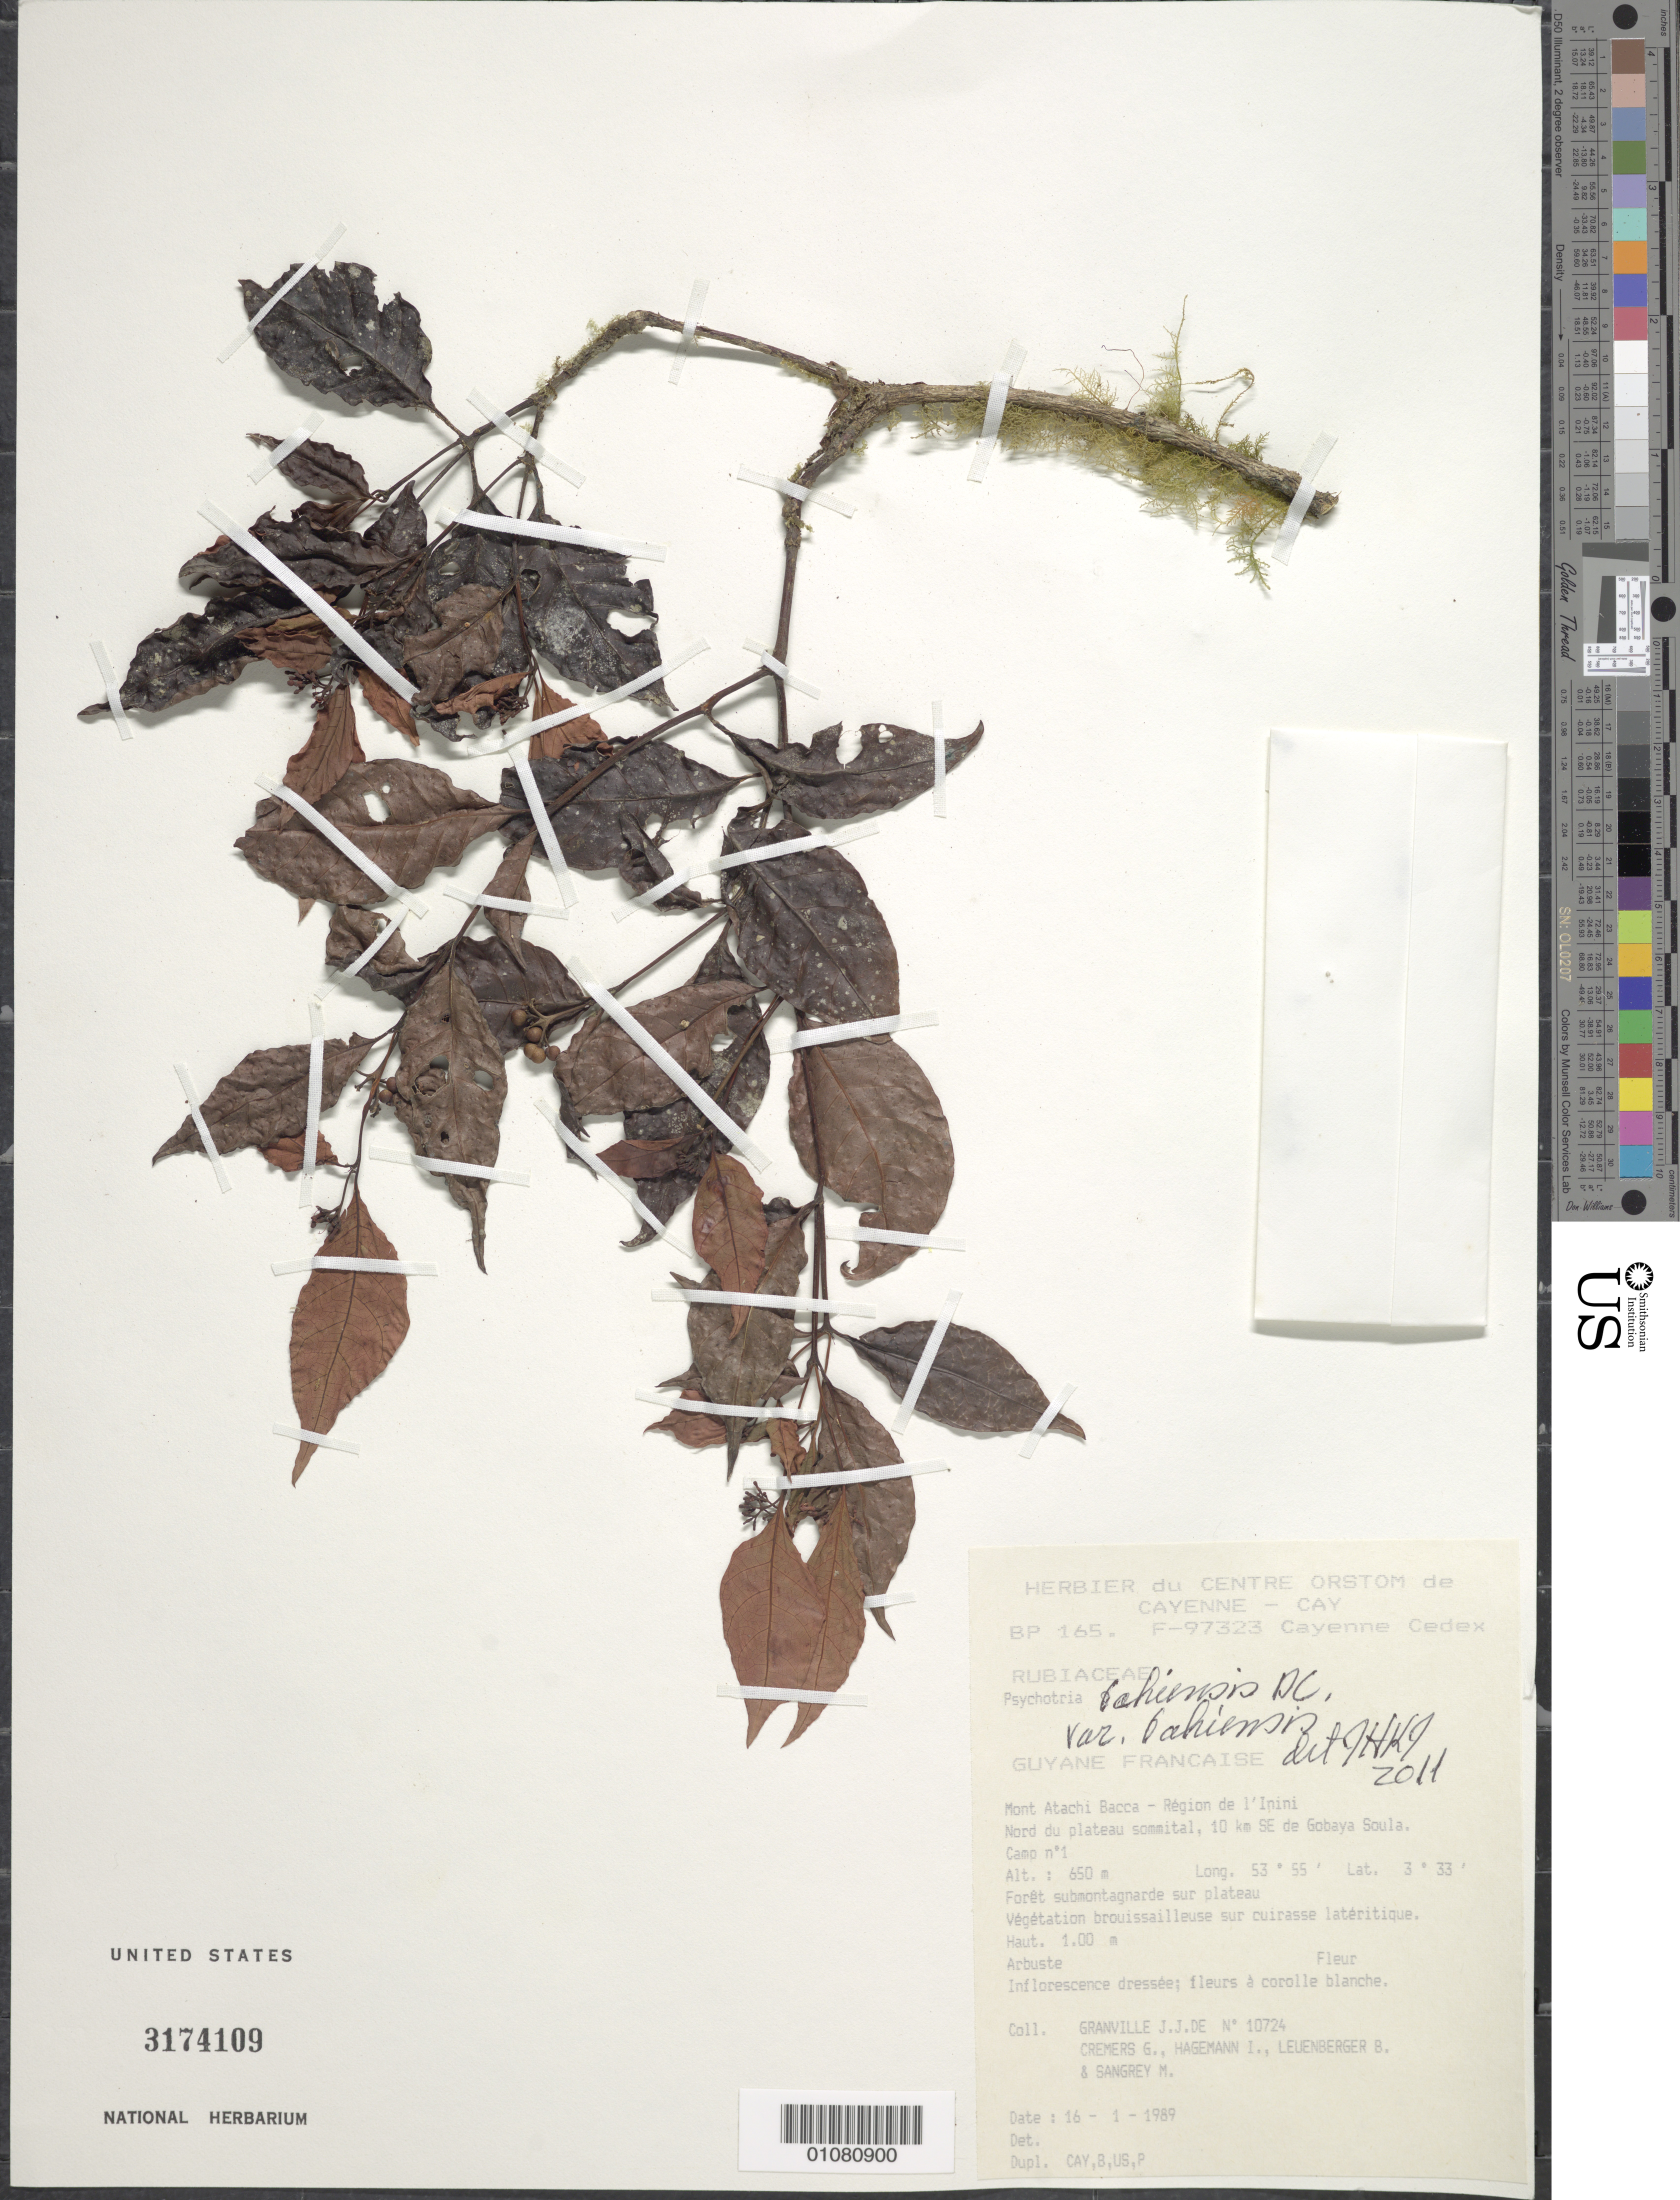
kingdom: Plantae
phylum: Tracheophyta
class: Magnoliopsida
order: Gentianales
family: Rubiaceae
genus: Psychotria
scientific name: Psychotria bahiensis var. bahiensis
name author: DC.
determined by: Kirkbride, J. H.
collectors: J.-J. de Granville, G. Cremers, J. Hagemann, B. E. Leuenberger & M. S. Sangrey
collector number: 10724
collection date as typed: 16-Jan-89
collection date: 1989-01-16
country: French Guiana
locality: Mont Atachi Bacca, région de l'Inini. Nord du plateau sommital, 10km SE de Gobaya Soula. Camp no. 1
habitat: Forêt submontagnarde sur plateau; végétation broussailleuse sur cuirasse latérique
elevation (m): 650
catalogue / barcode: US 3174109